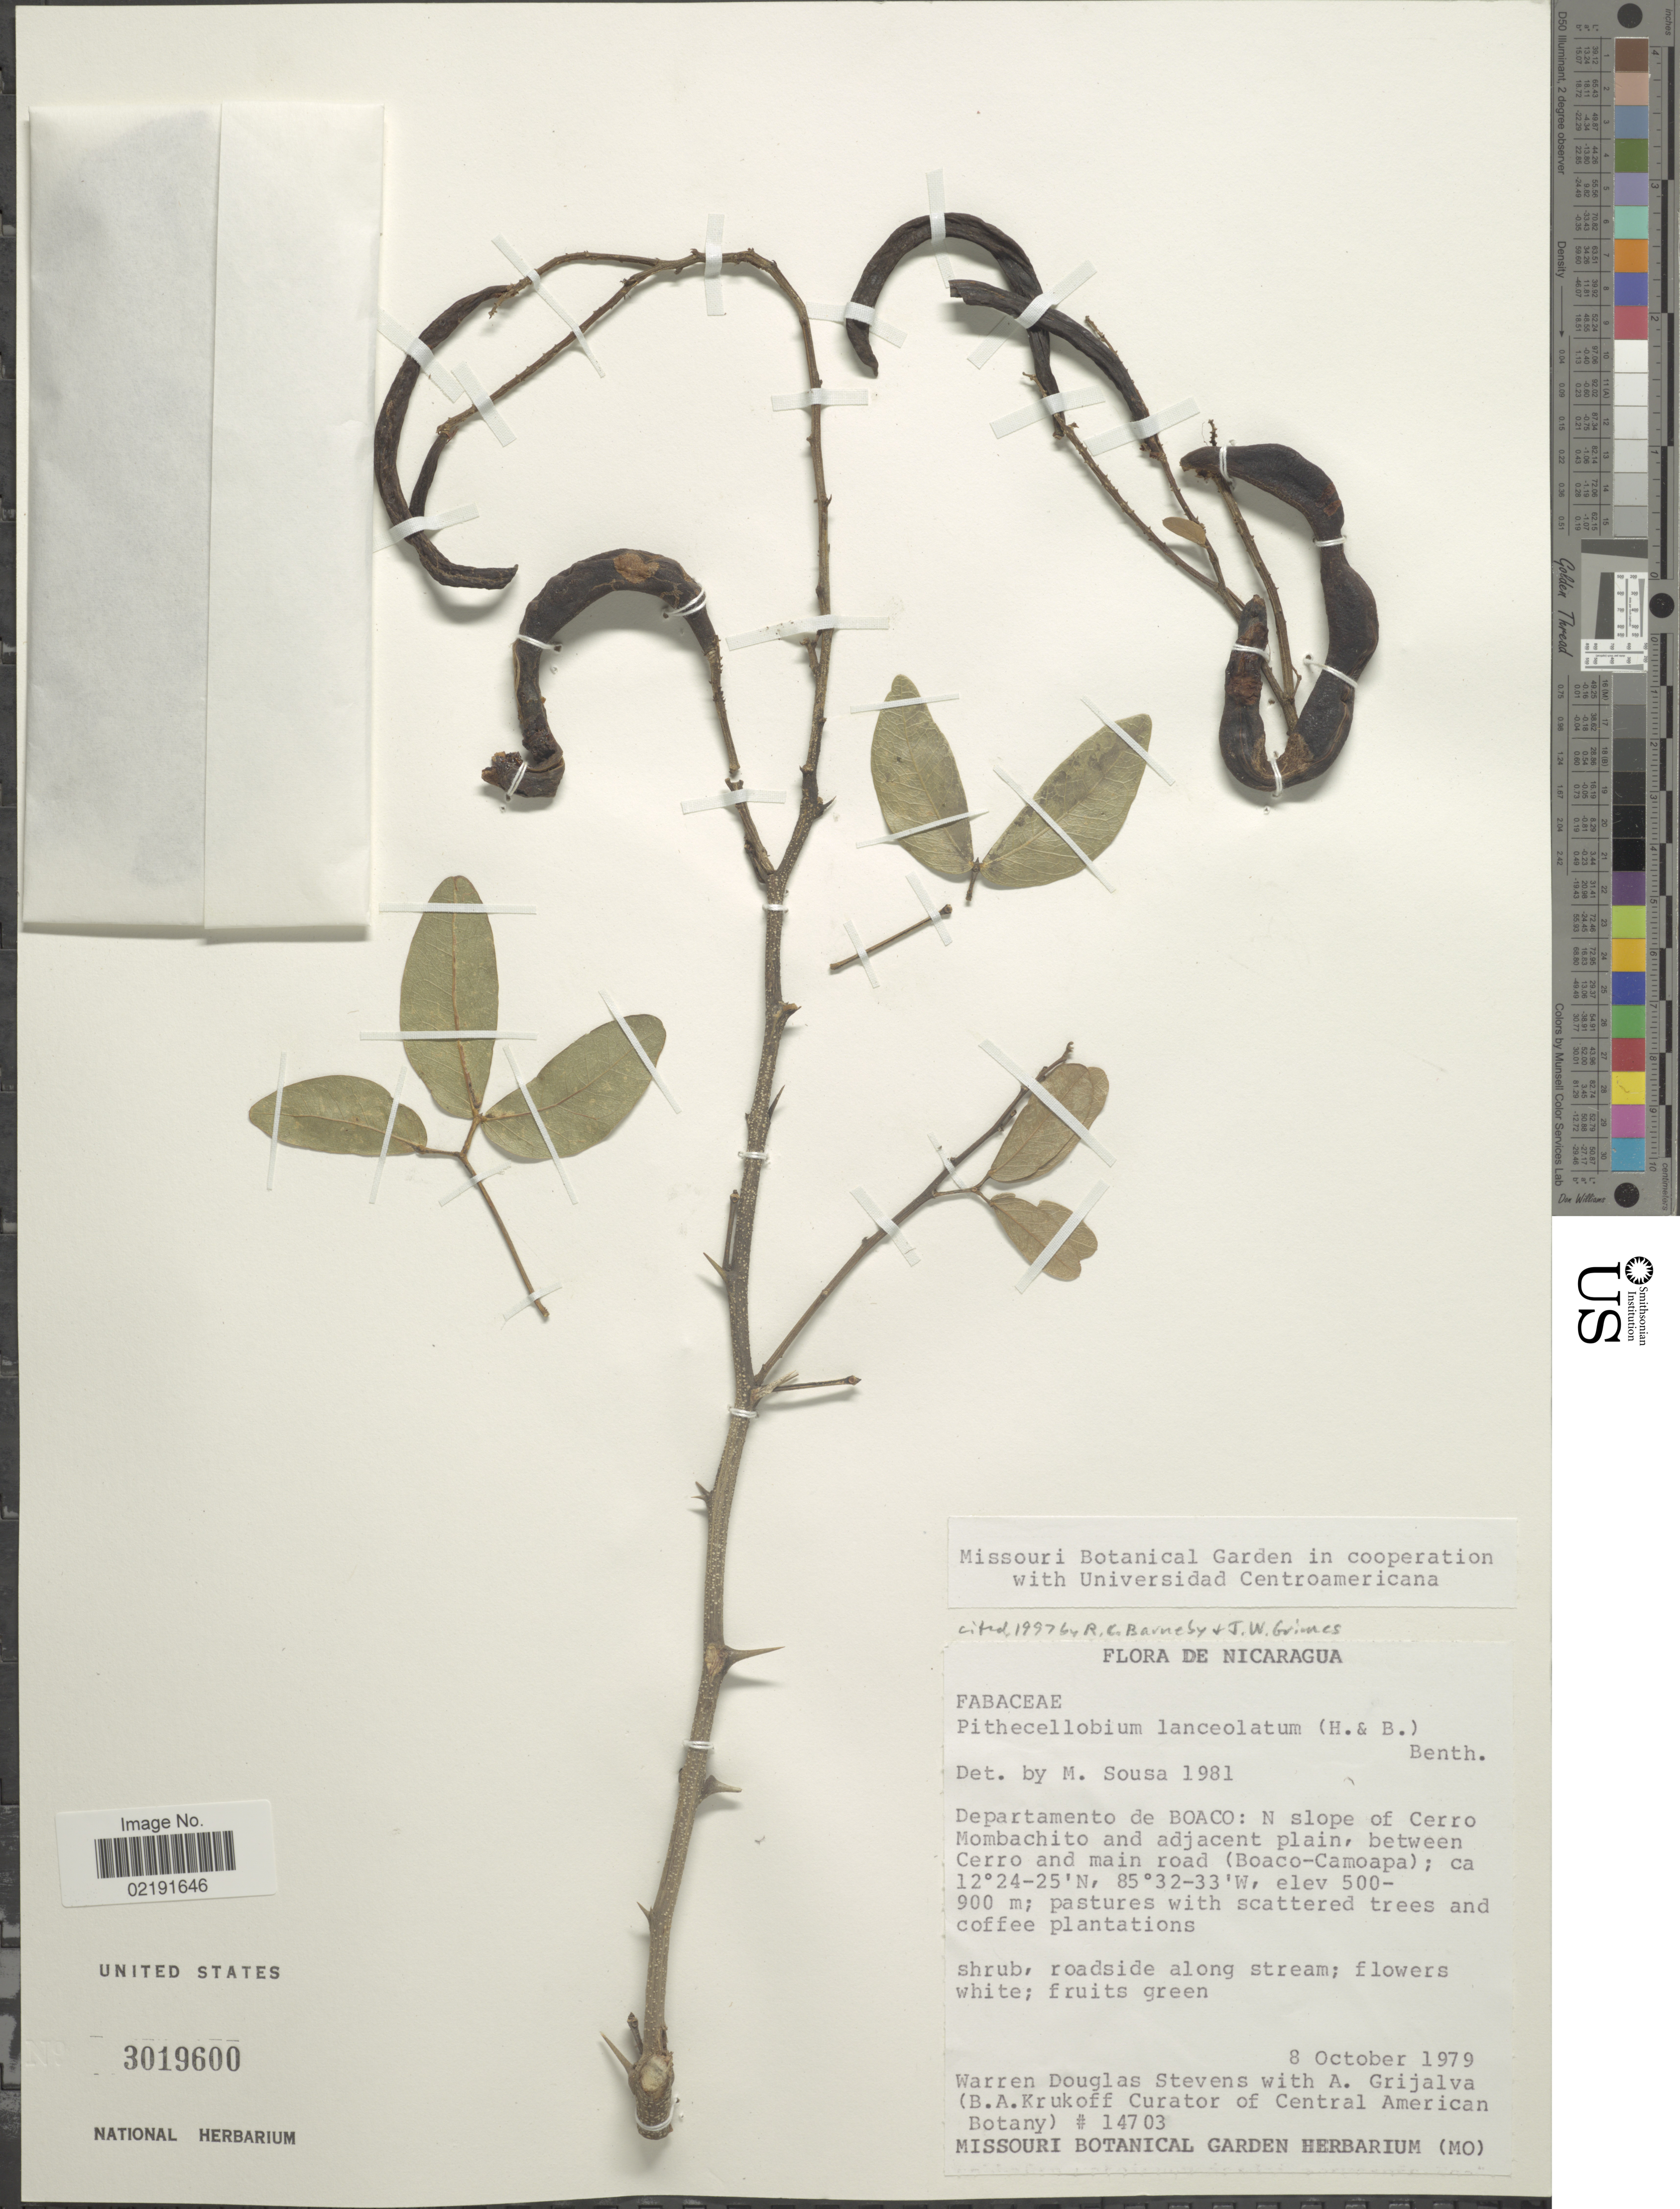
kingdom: Plantae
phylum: Tracheophyta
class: Magnoliopsida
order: Fabales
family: Fabaceae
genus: Pithecellobium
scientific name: Pithecellobium lanceolatum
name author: (Humb. & Bonpl. ex Willd.) Benth.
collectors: W. D. Stevens & A. Grijalva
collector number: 14703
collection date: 1979-10-08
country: Nicaragua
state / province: Boaco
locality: Department de Boaco: N slope of Cerro Mombachito and adjacent plain, between Cerro and main road (Boaco-Camoapa)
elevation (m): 500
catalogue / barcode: US 3019600